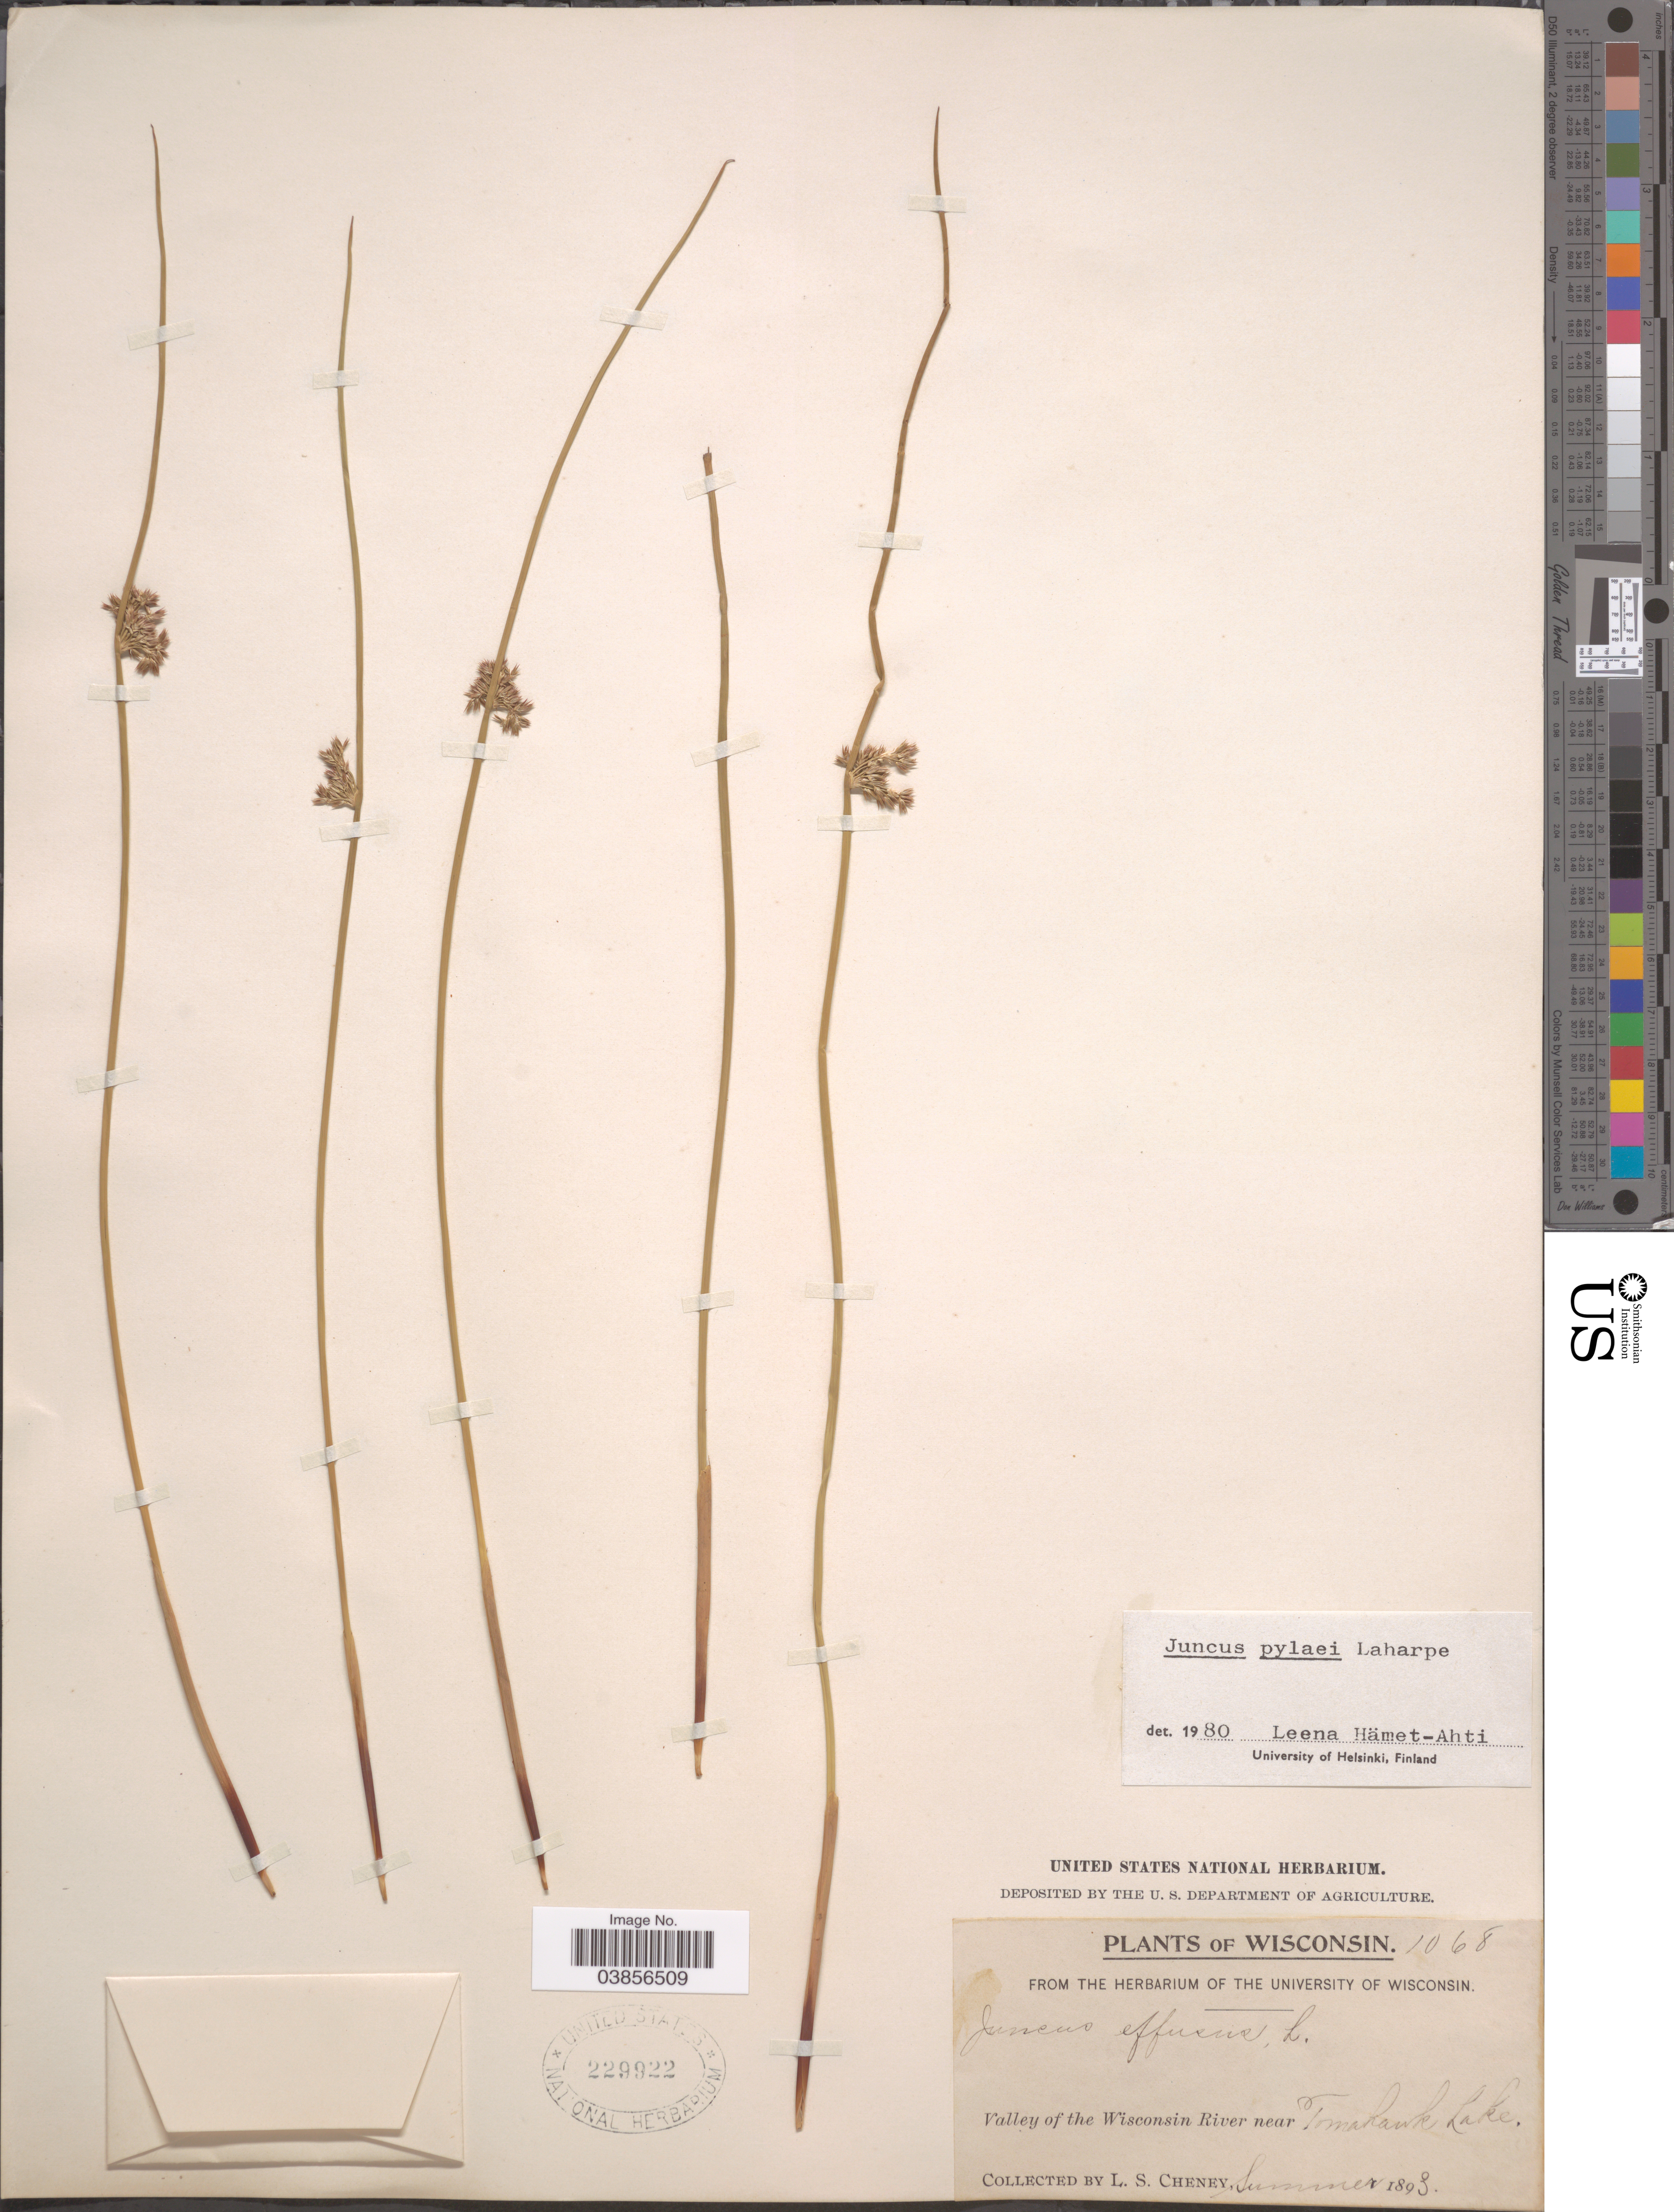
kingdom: Plantae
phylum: Tracheophyta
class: Liliopsida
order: Poales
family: Juncaceae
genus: Juncus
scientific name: Juncus pylaei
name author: Laharpe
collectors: L. Cheney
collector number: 1068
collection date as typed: Summer 1893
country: United States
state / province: Wisconsin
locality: Valley of the Wisconsin River near Tomahawk Lake.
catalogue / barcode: US 229922